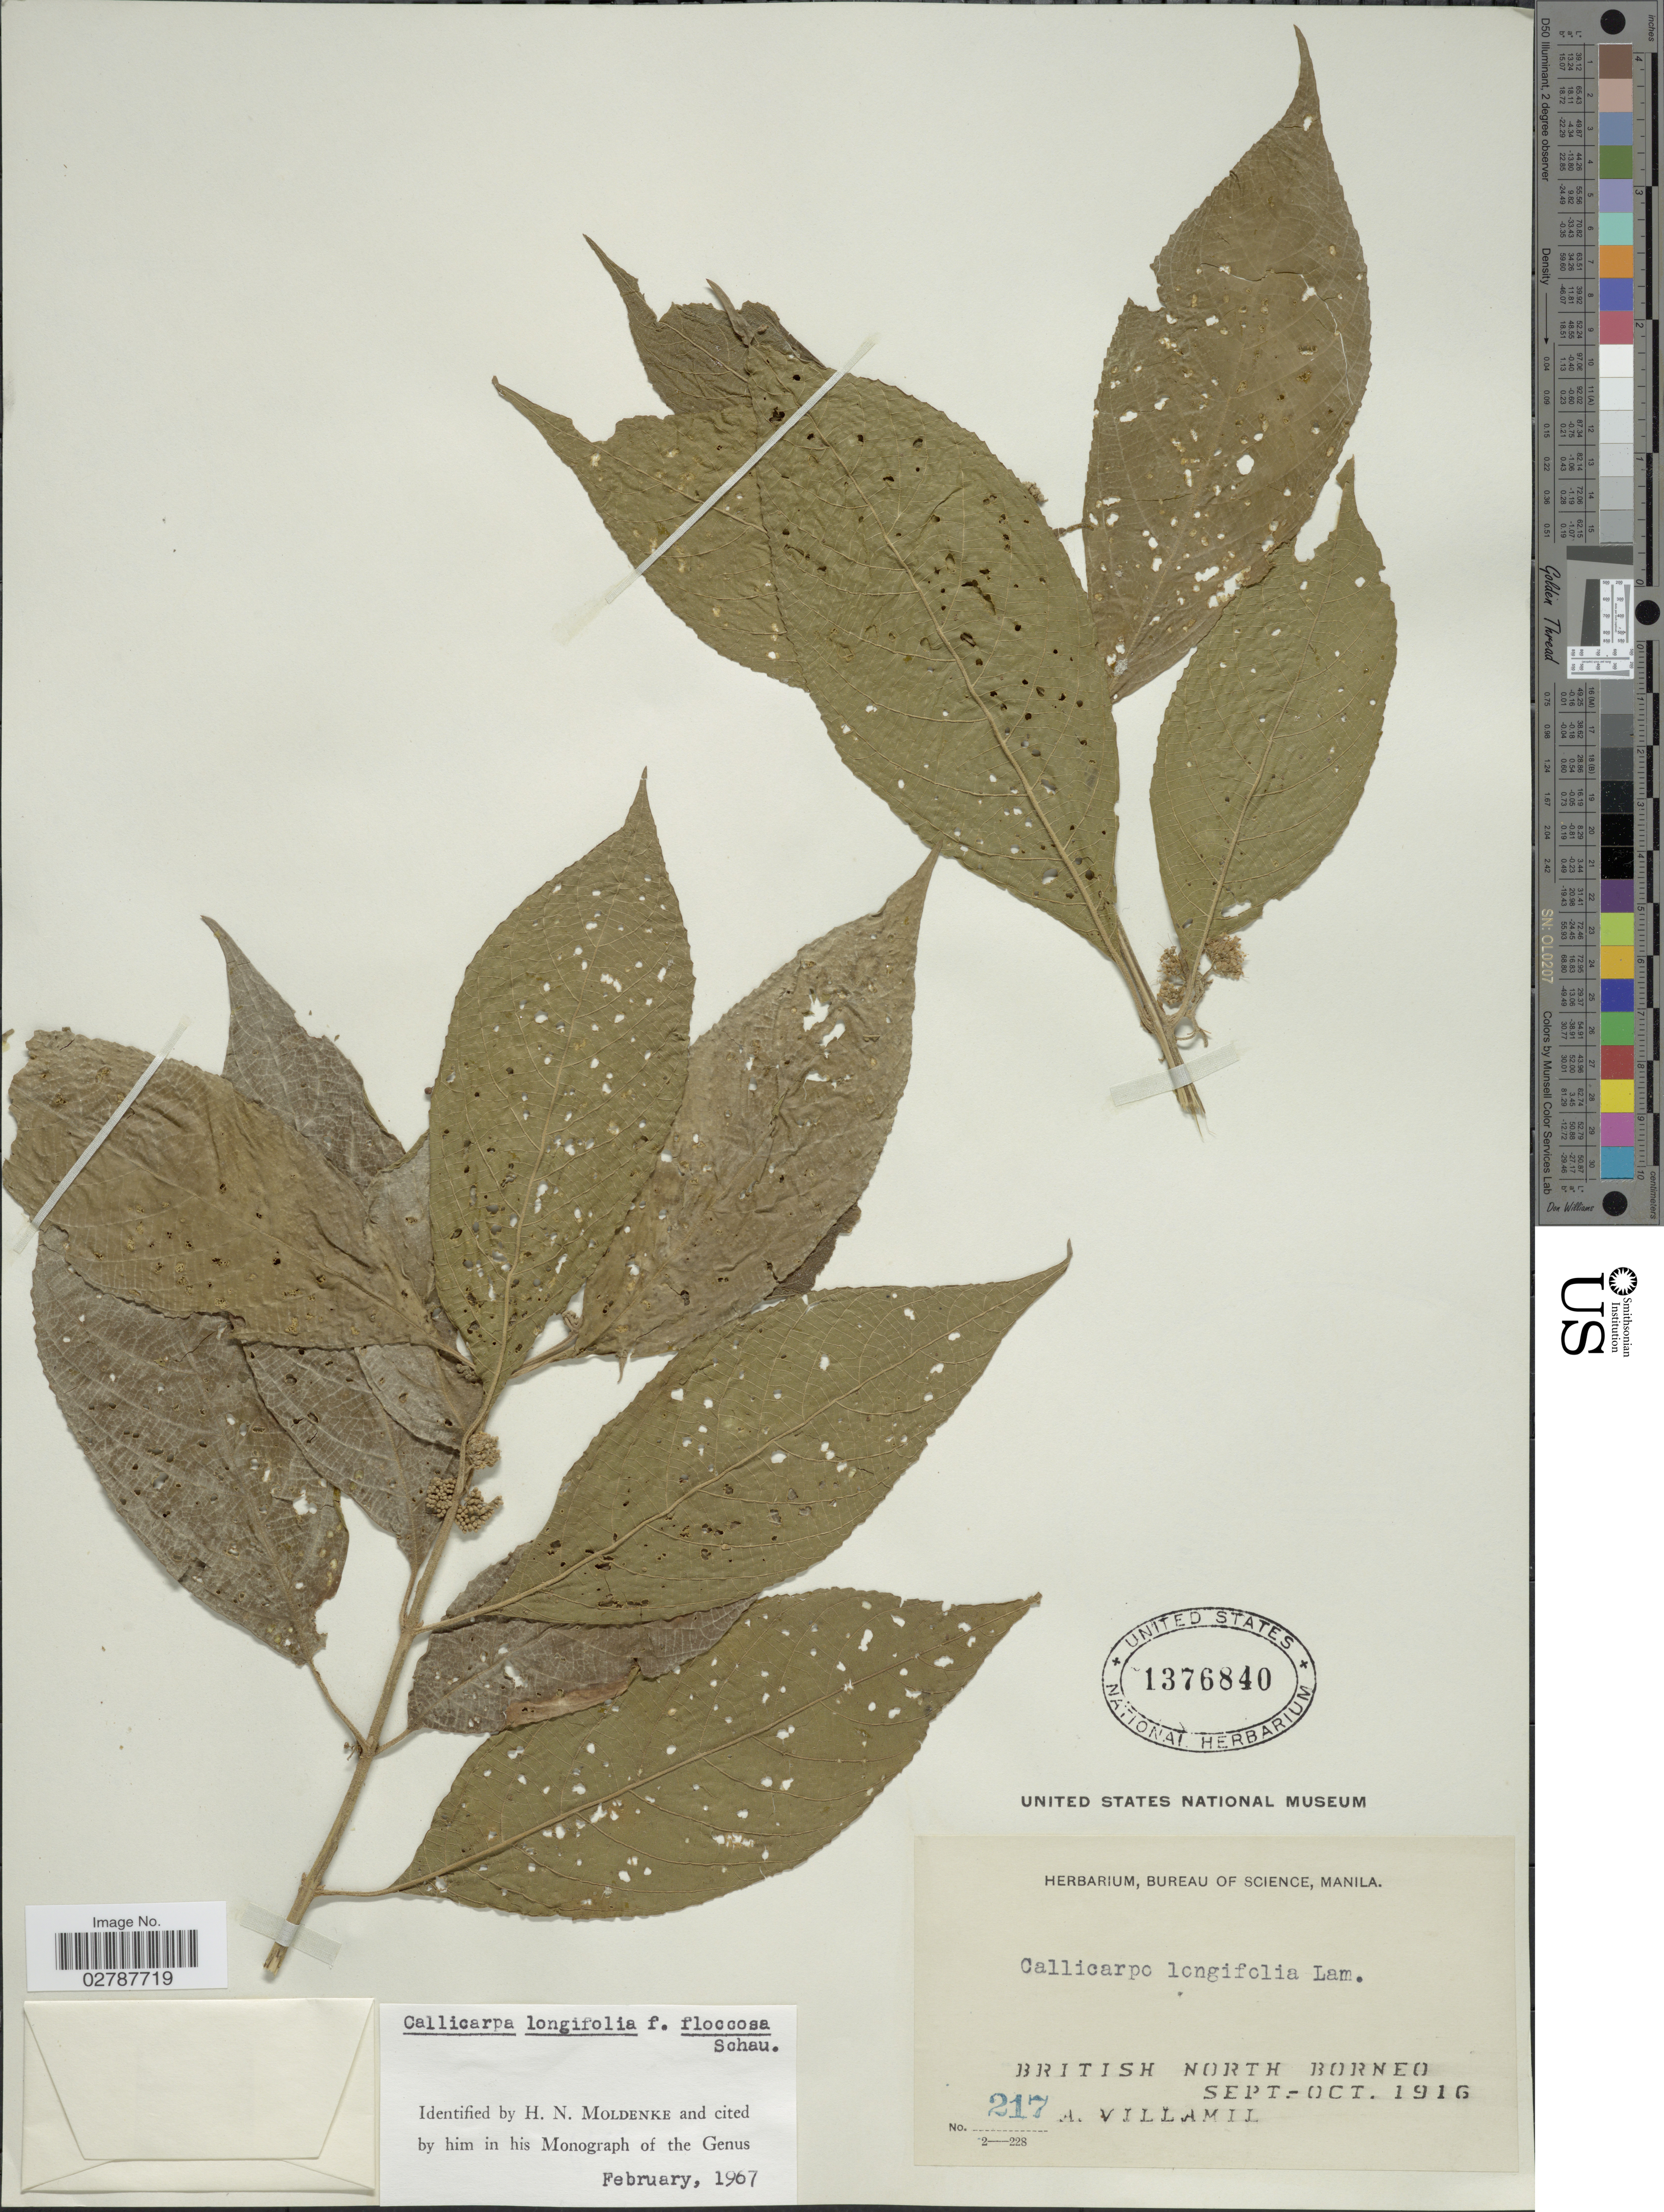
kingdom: Plantae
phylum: Tracheophyta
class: Magnoliopsida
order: Lamiales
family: Lamiaceae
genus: Callicarpa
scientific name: Callicarpa longifolia f. floccosa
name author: Schauer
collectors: A. Villamil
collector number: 217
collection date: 1916-09/1916-10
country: Malaysia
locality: British North Borneo.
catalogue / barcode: US 1376840